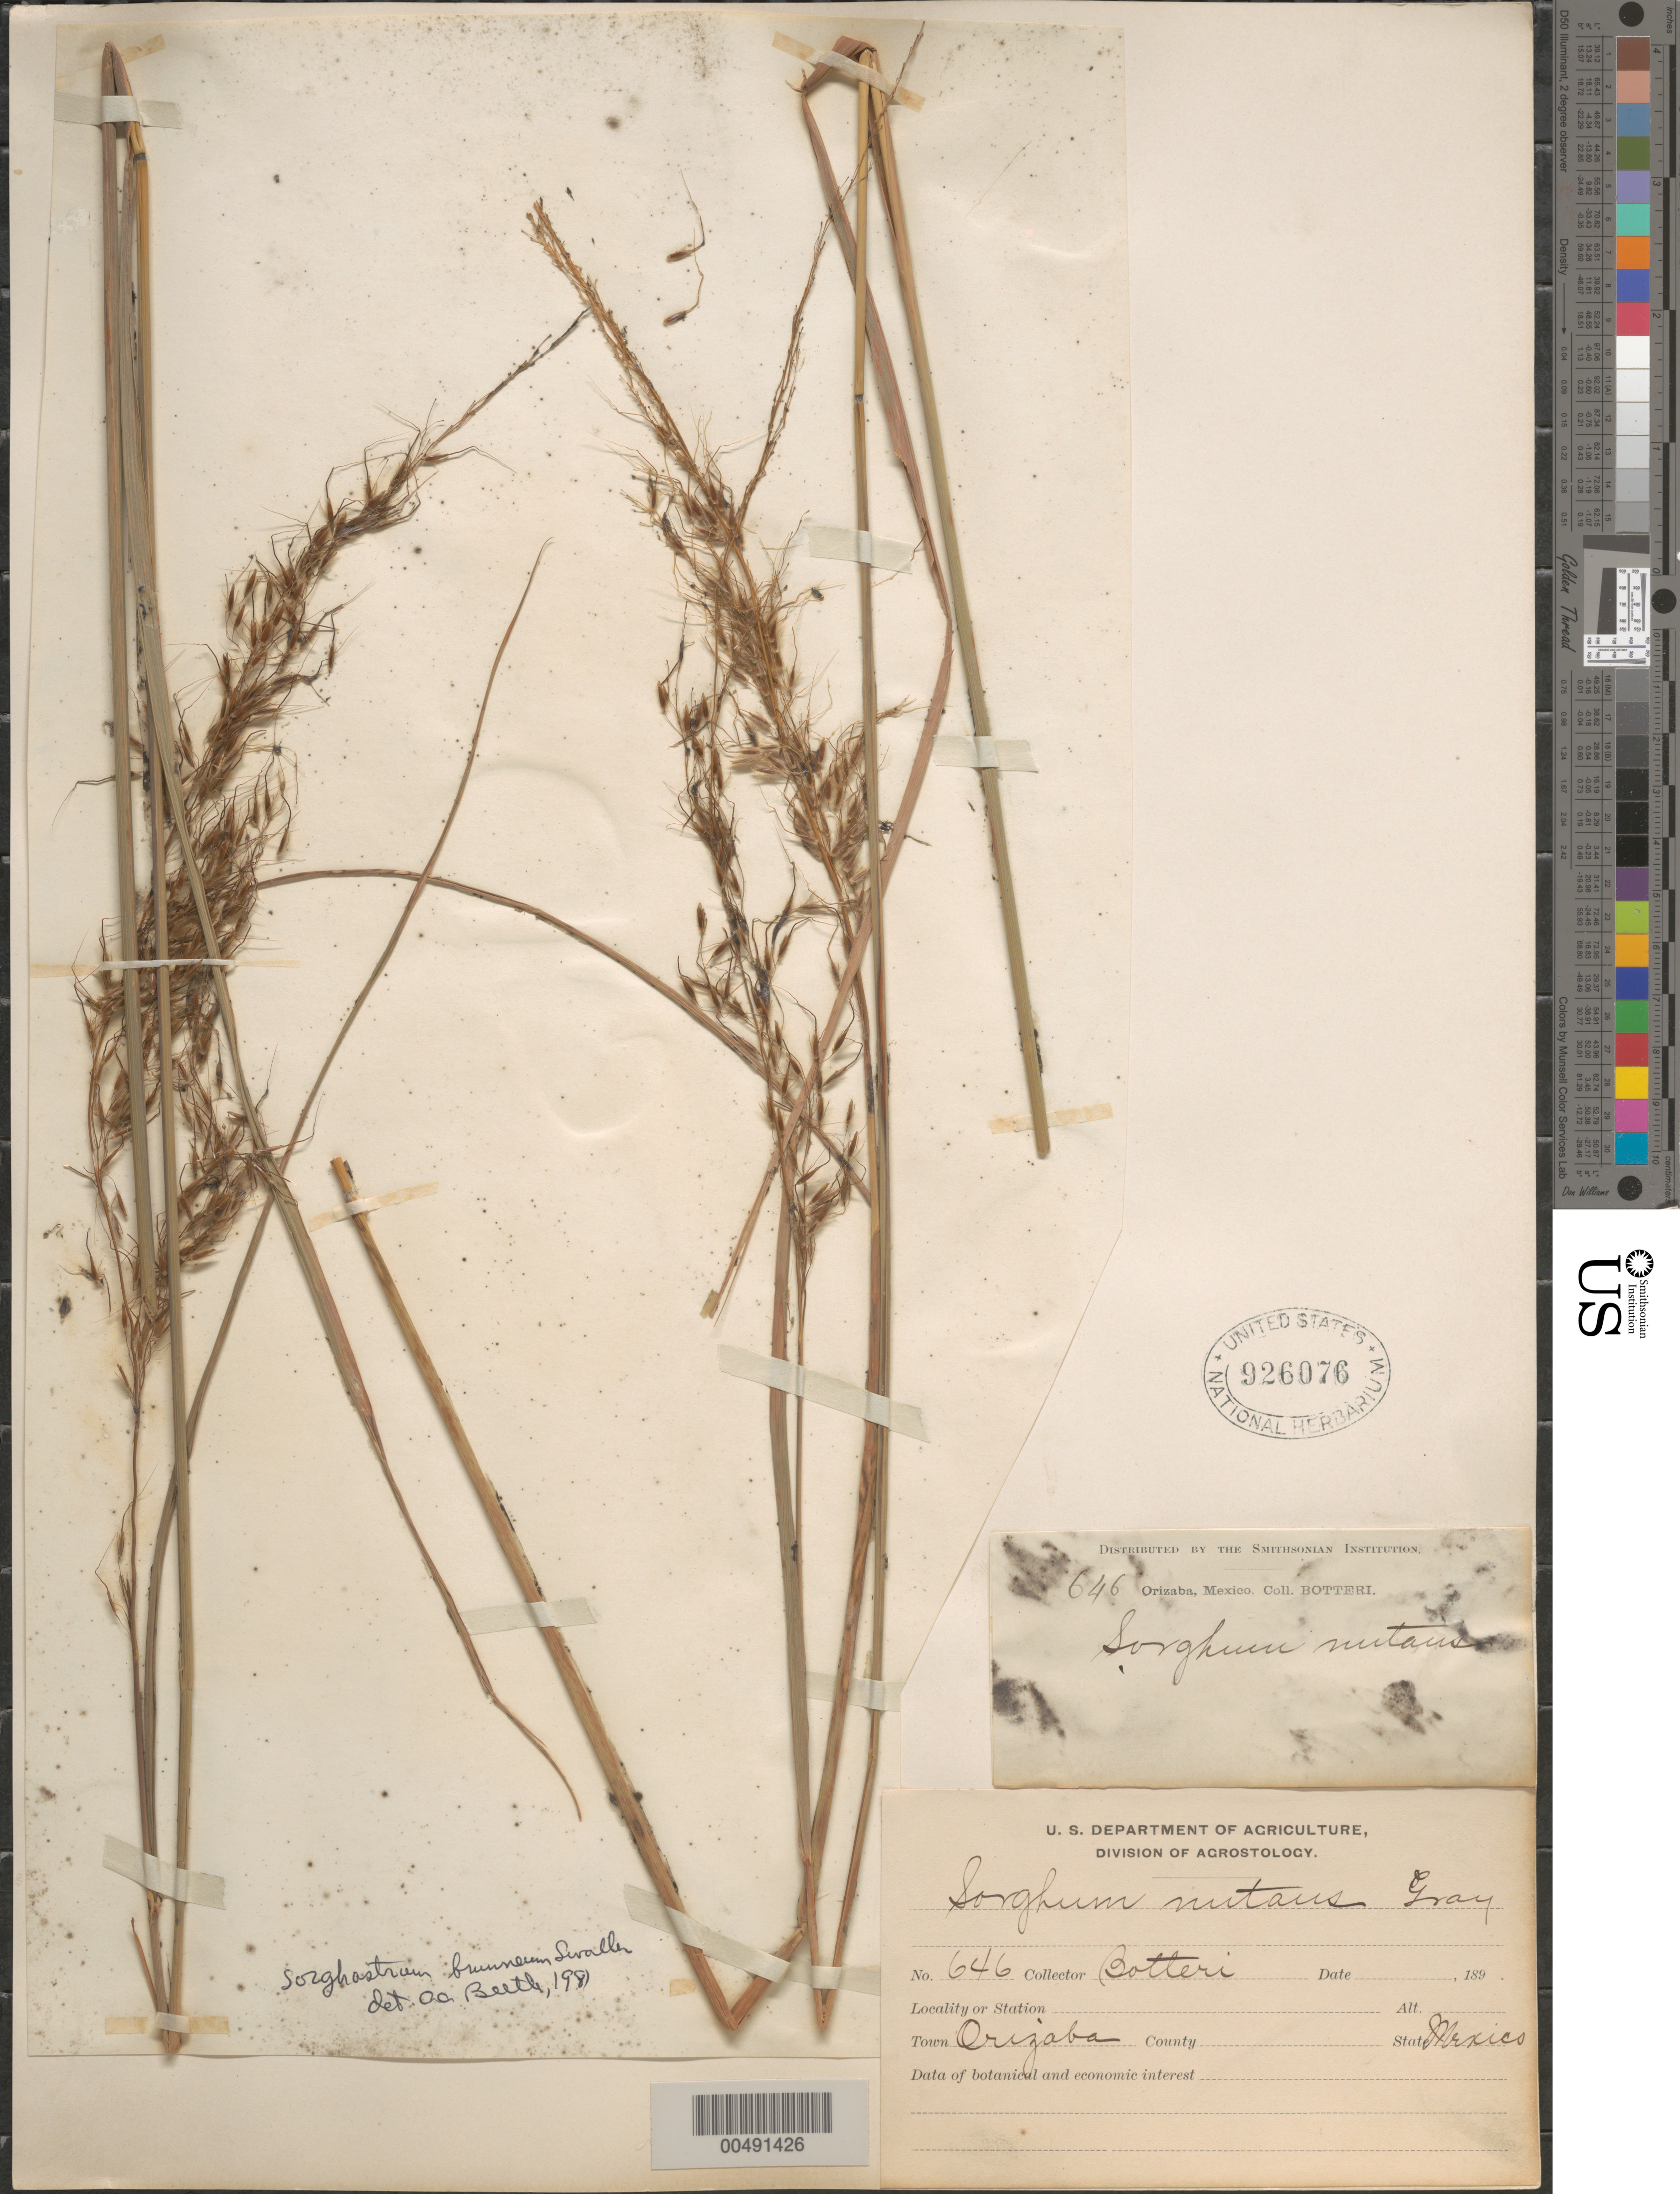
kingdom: Plantae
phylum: Tracheophyta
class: Liliopsida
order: Poales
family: Poaceae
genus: Sorghastrum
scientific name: Sorghastrum brunneum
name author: Swallen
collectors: -. Botteri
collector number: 646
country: Mexico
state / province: Veracruz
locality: Orizaba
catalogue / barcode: US 926076